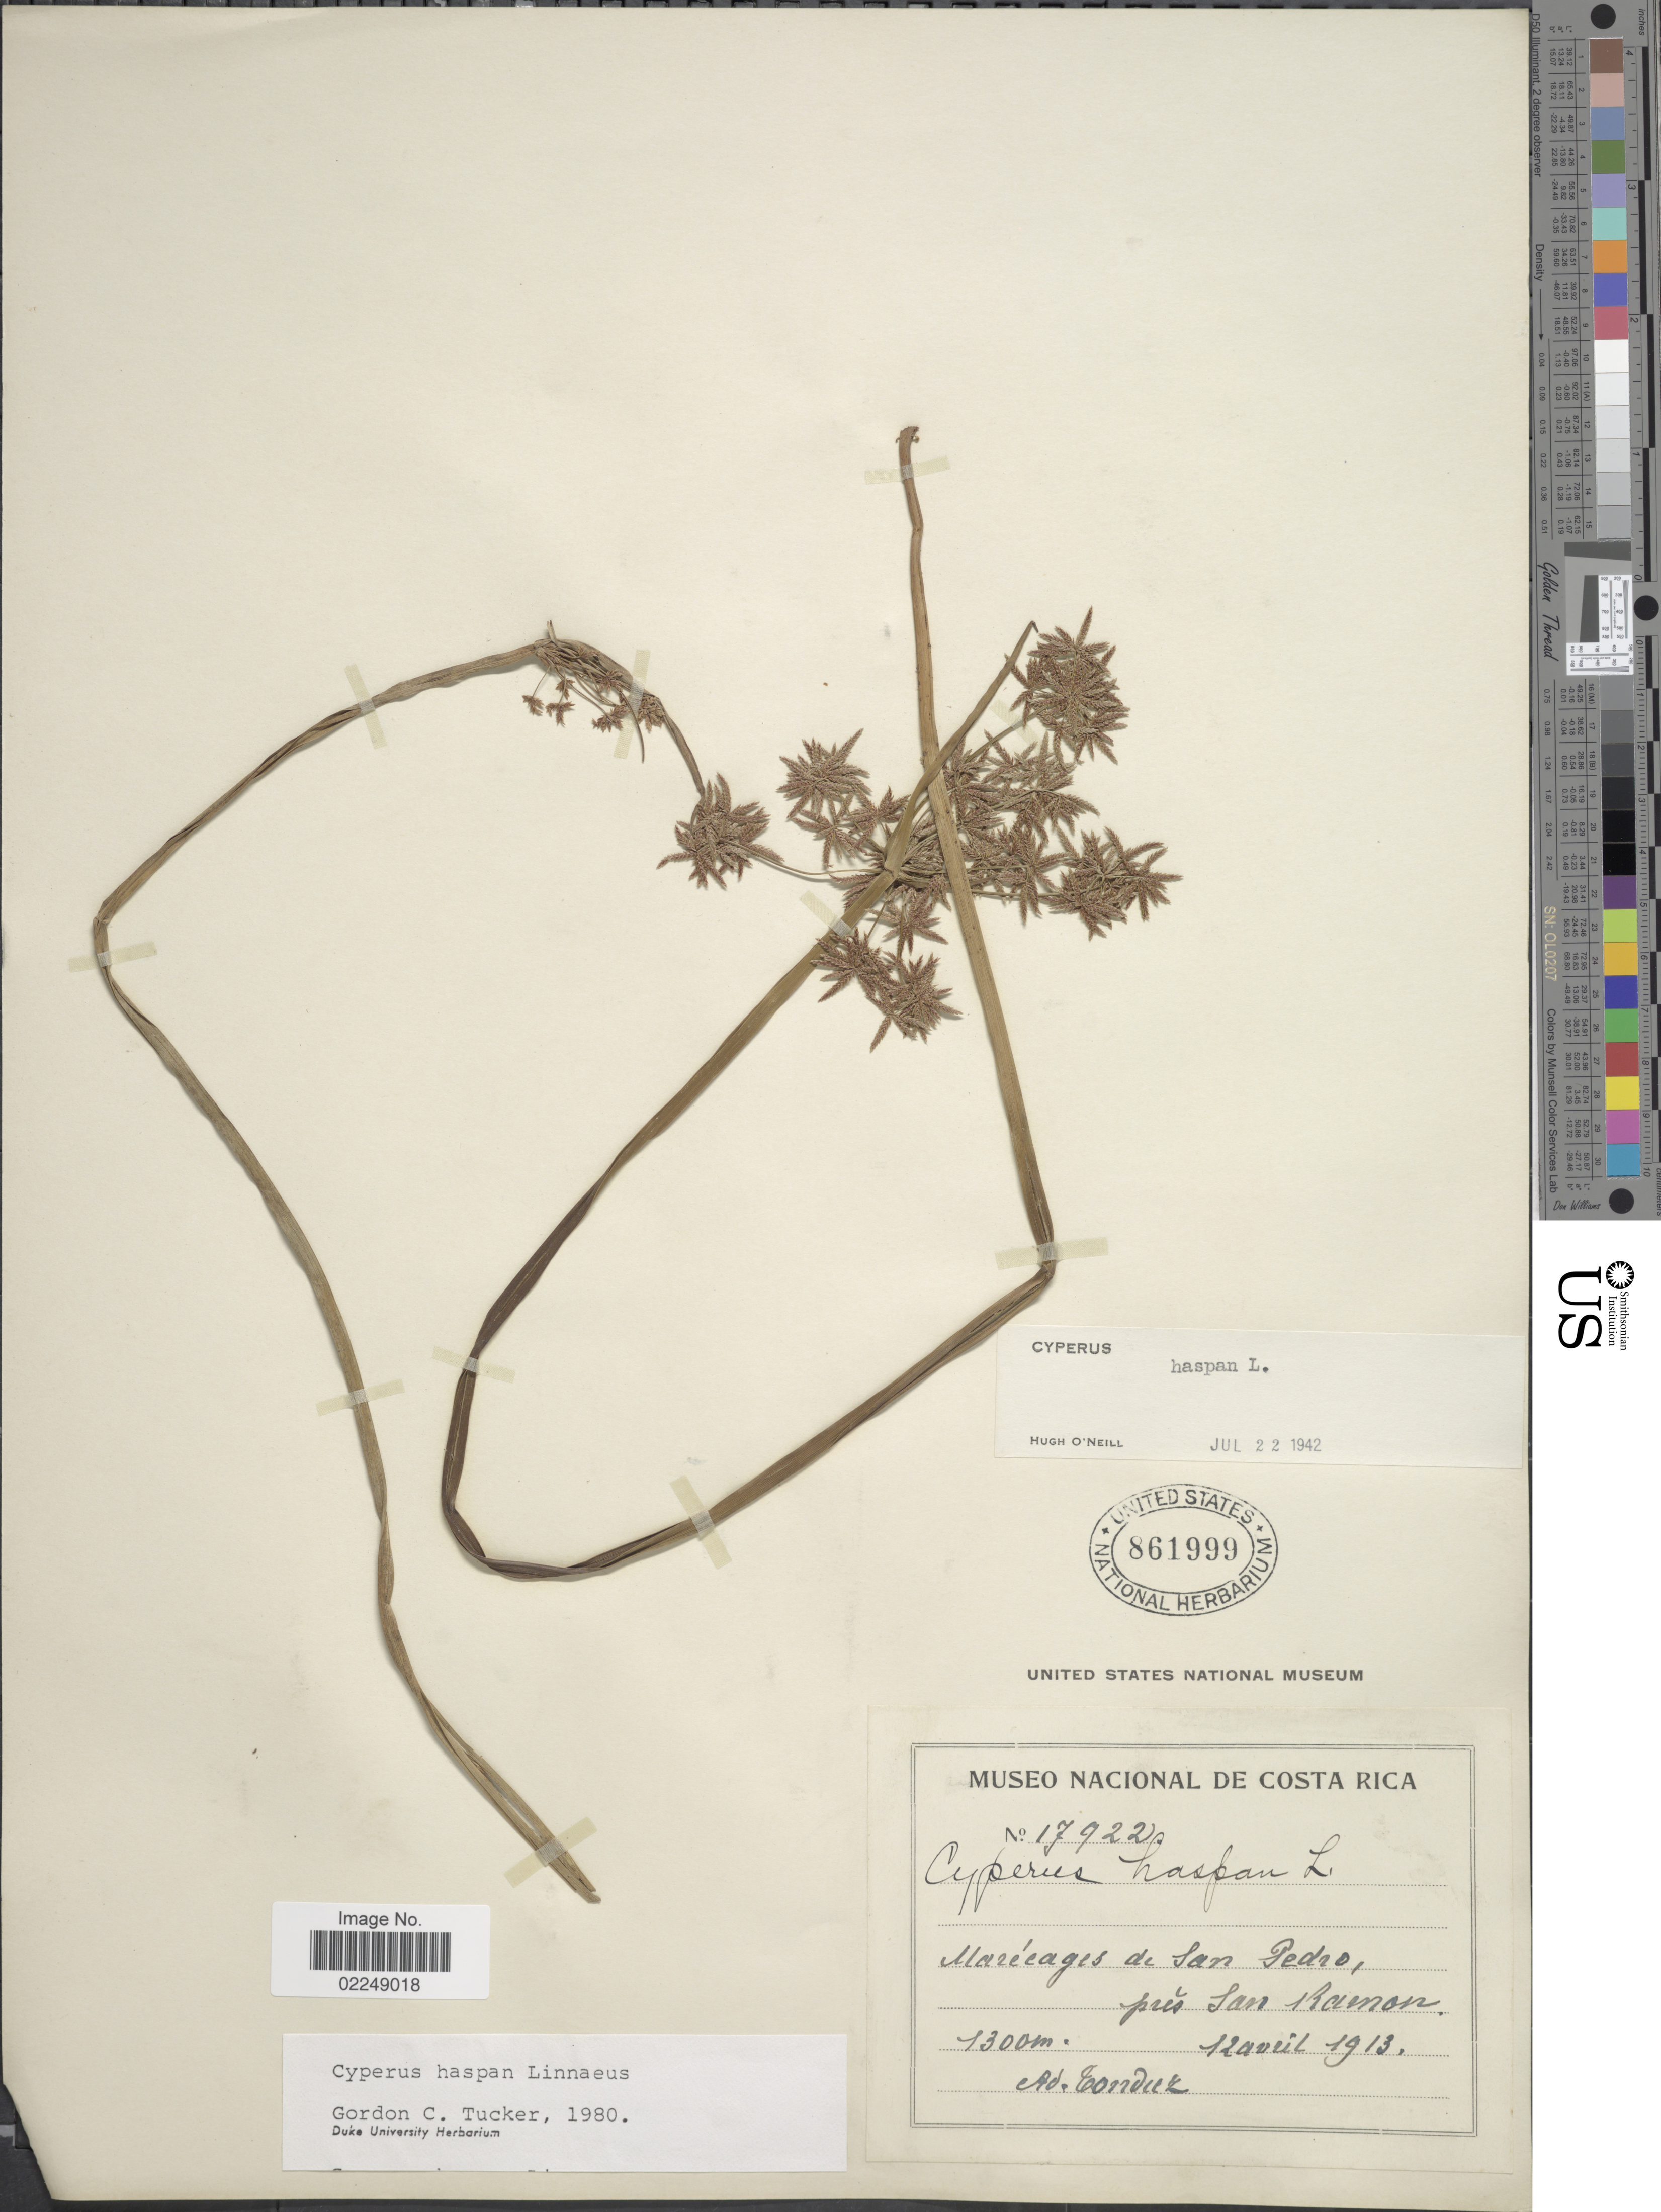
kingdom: Plantae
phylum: Tracheophyta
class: Liliopsida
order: Poales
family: Cyperaceae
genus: Cyperus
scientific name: Cyperus haspan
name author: L.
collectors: A. Tonduz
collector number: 17922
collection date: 1913-04-12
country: Costa Rica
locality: Marecages de San Pedro, pres San Ramon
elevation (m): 1300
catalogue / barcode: US 861999